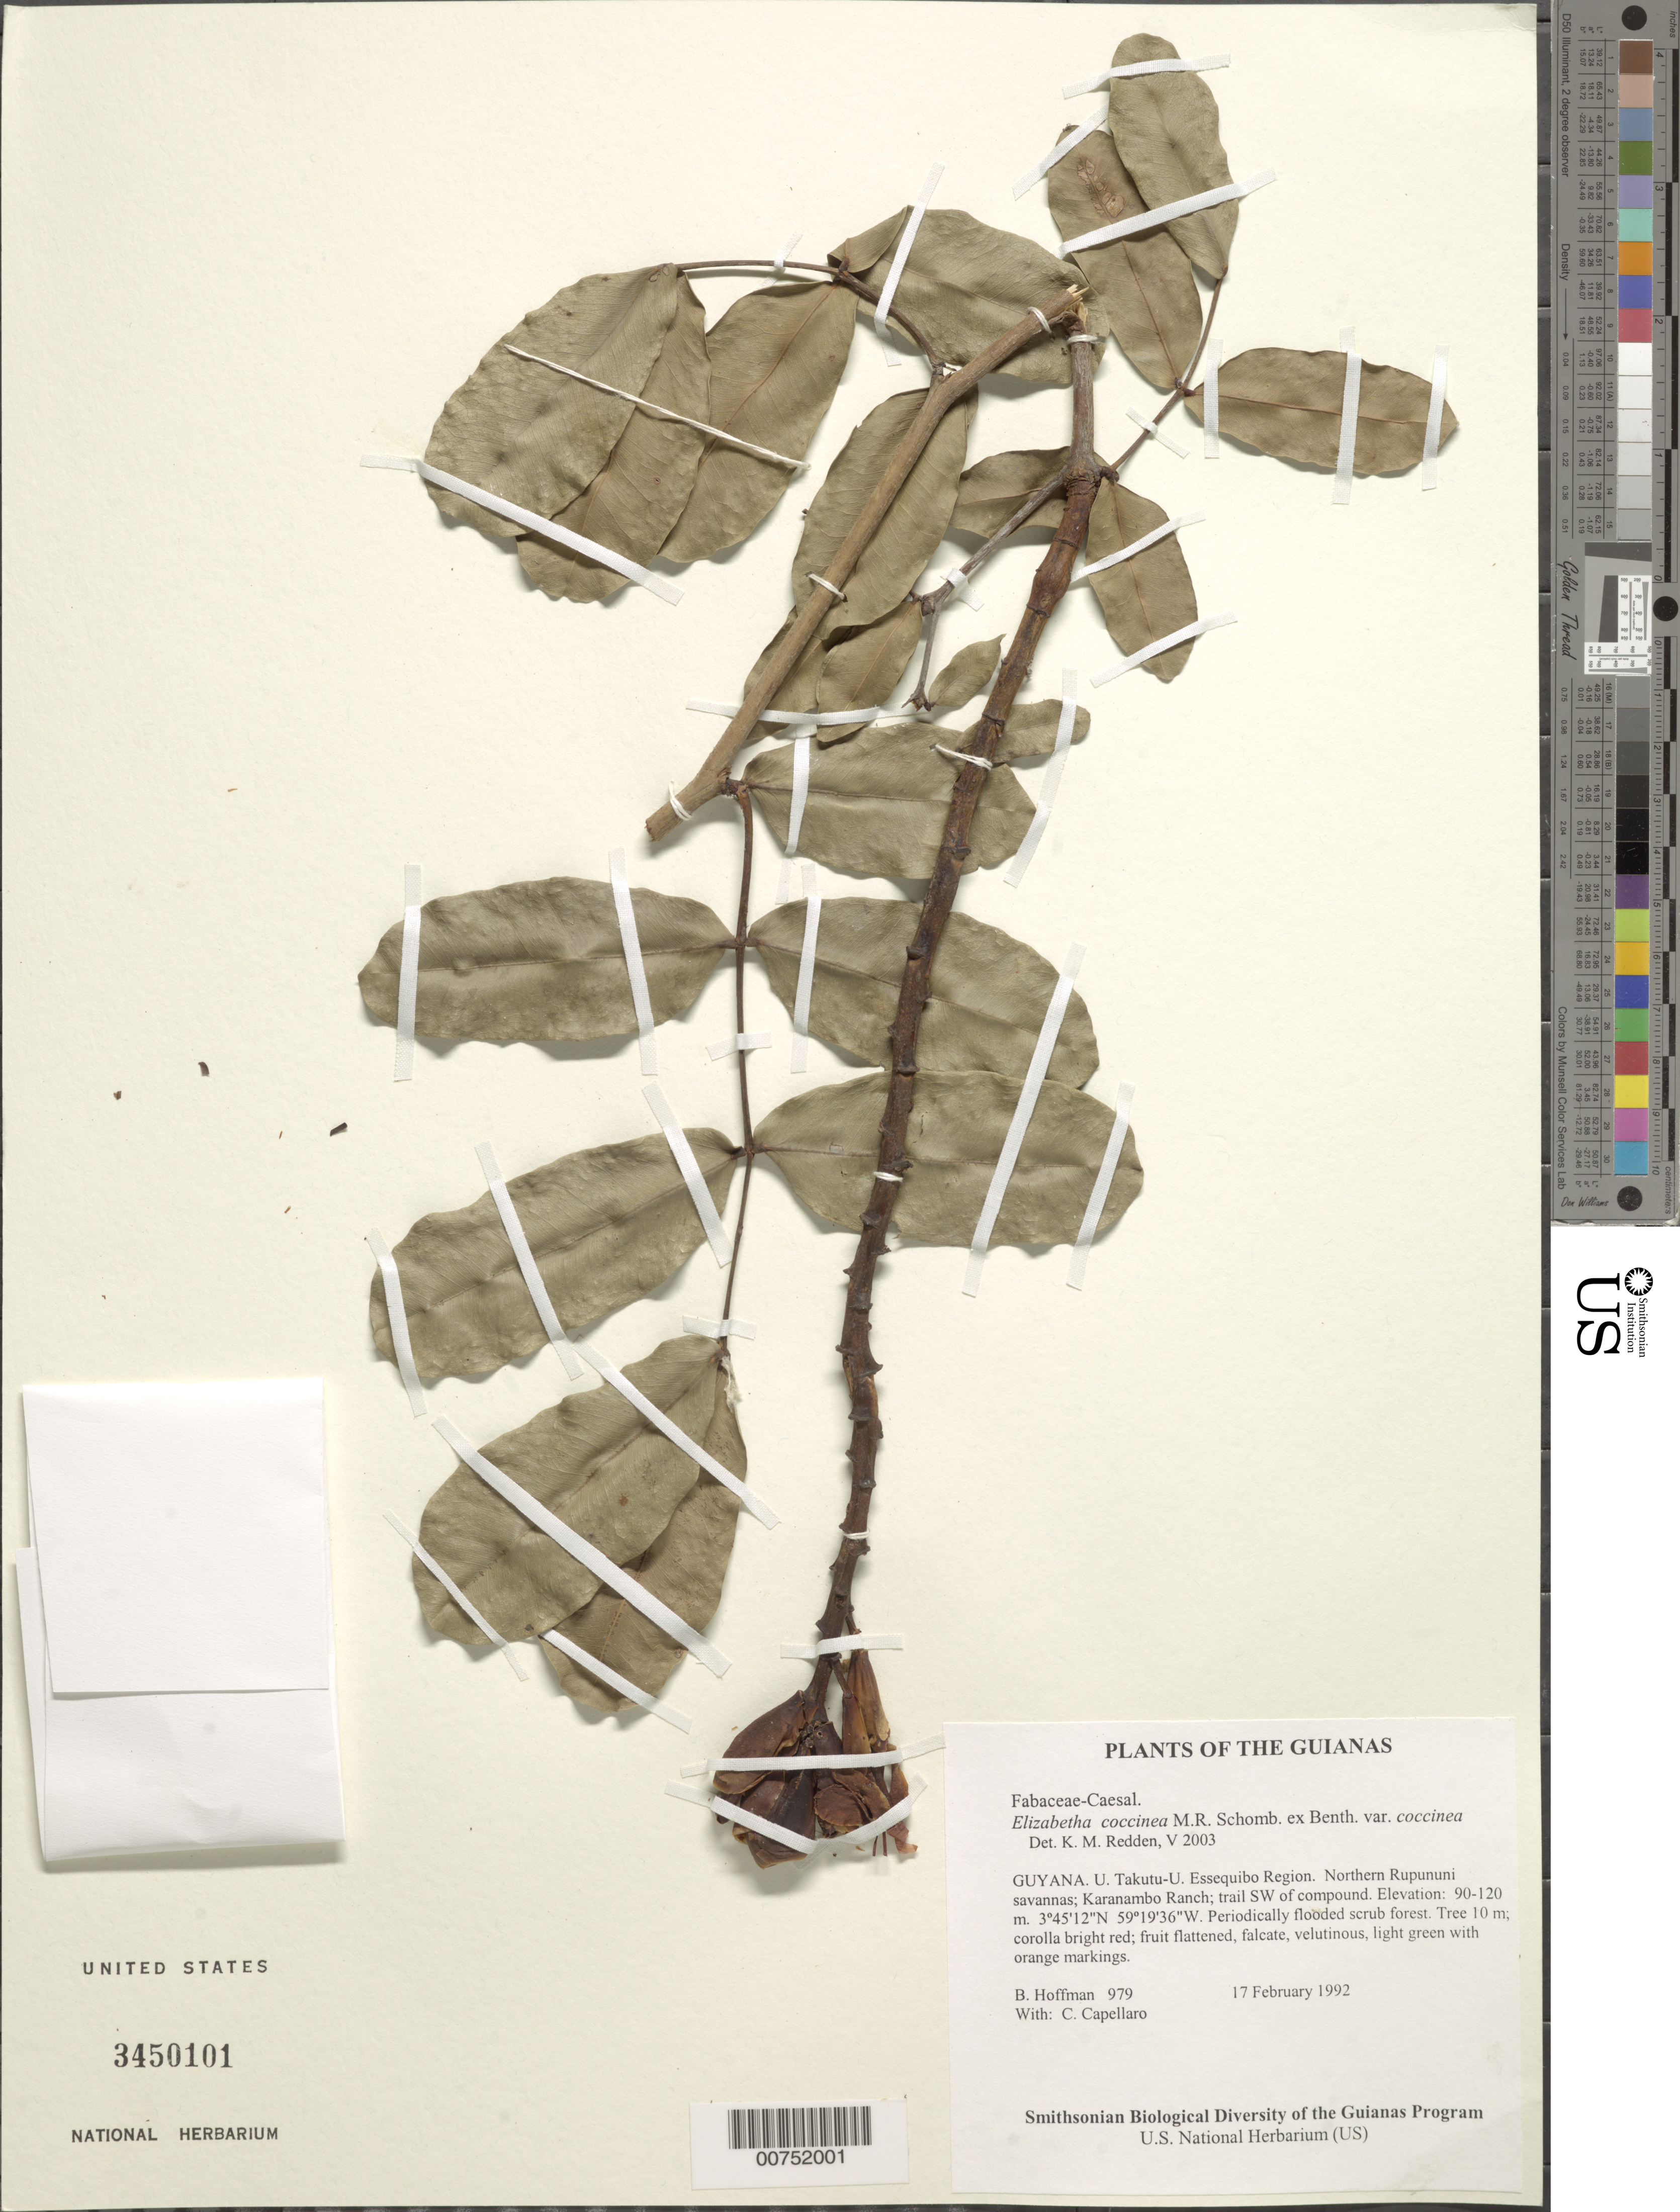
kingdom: Plantae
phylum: Tracheophyta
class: Magnoliopsida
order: Fabales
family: Fabaceae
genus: Elizabetha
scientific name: Elizabetha coccinea var. coccinea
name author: M.R. Schomb. ex Benth.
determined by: Redden, K. M.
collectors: B. Hoffman & C. Capellaro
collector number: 979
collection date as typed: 17 February 1992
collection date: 1992-02-17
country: Guyana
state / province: U. Takutu-U. Essequibo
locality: Northern Rupununi savannas; Karanambo Ranch; trail SW of compound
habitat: Periodically flooded scrub forest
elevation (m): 90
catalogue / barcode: US 3450101